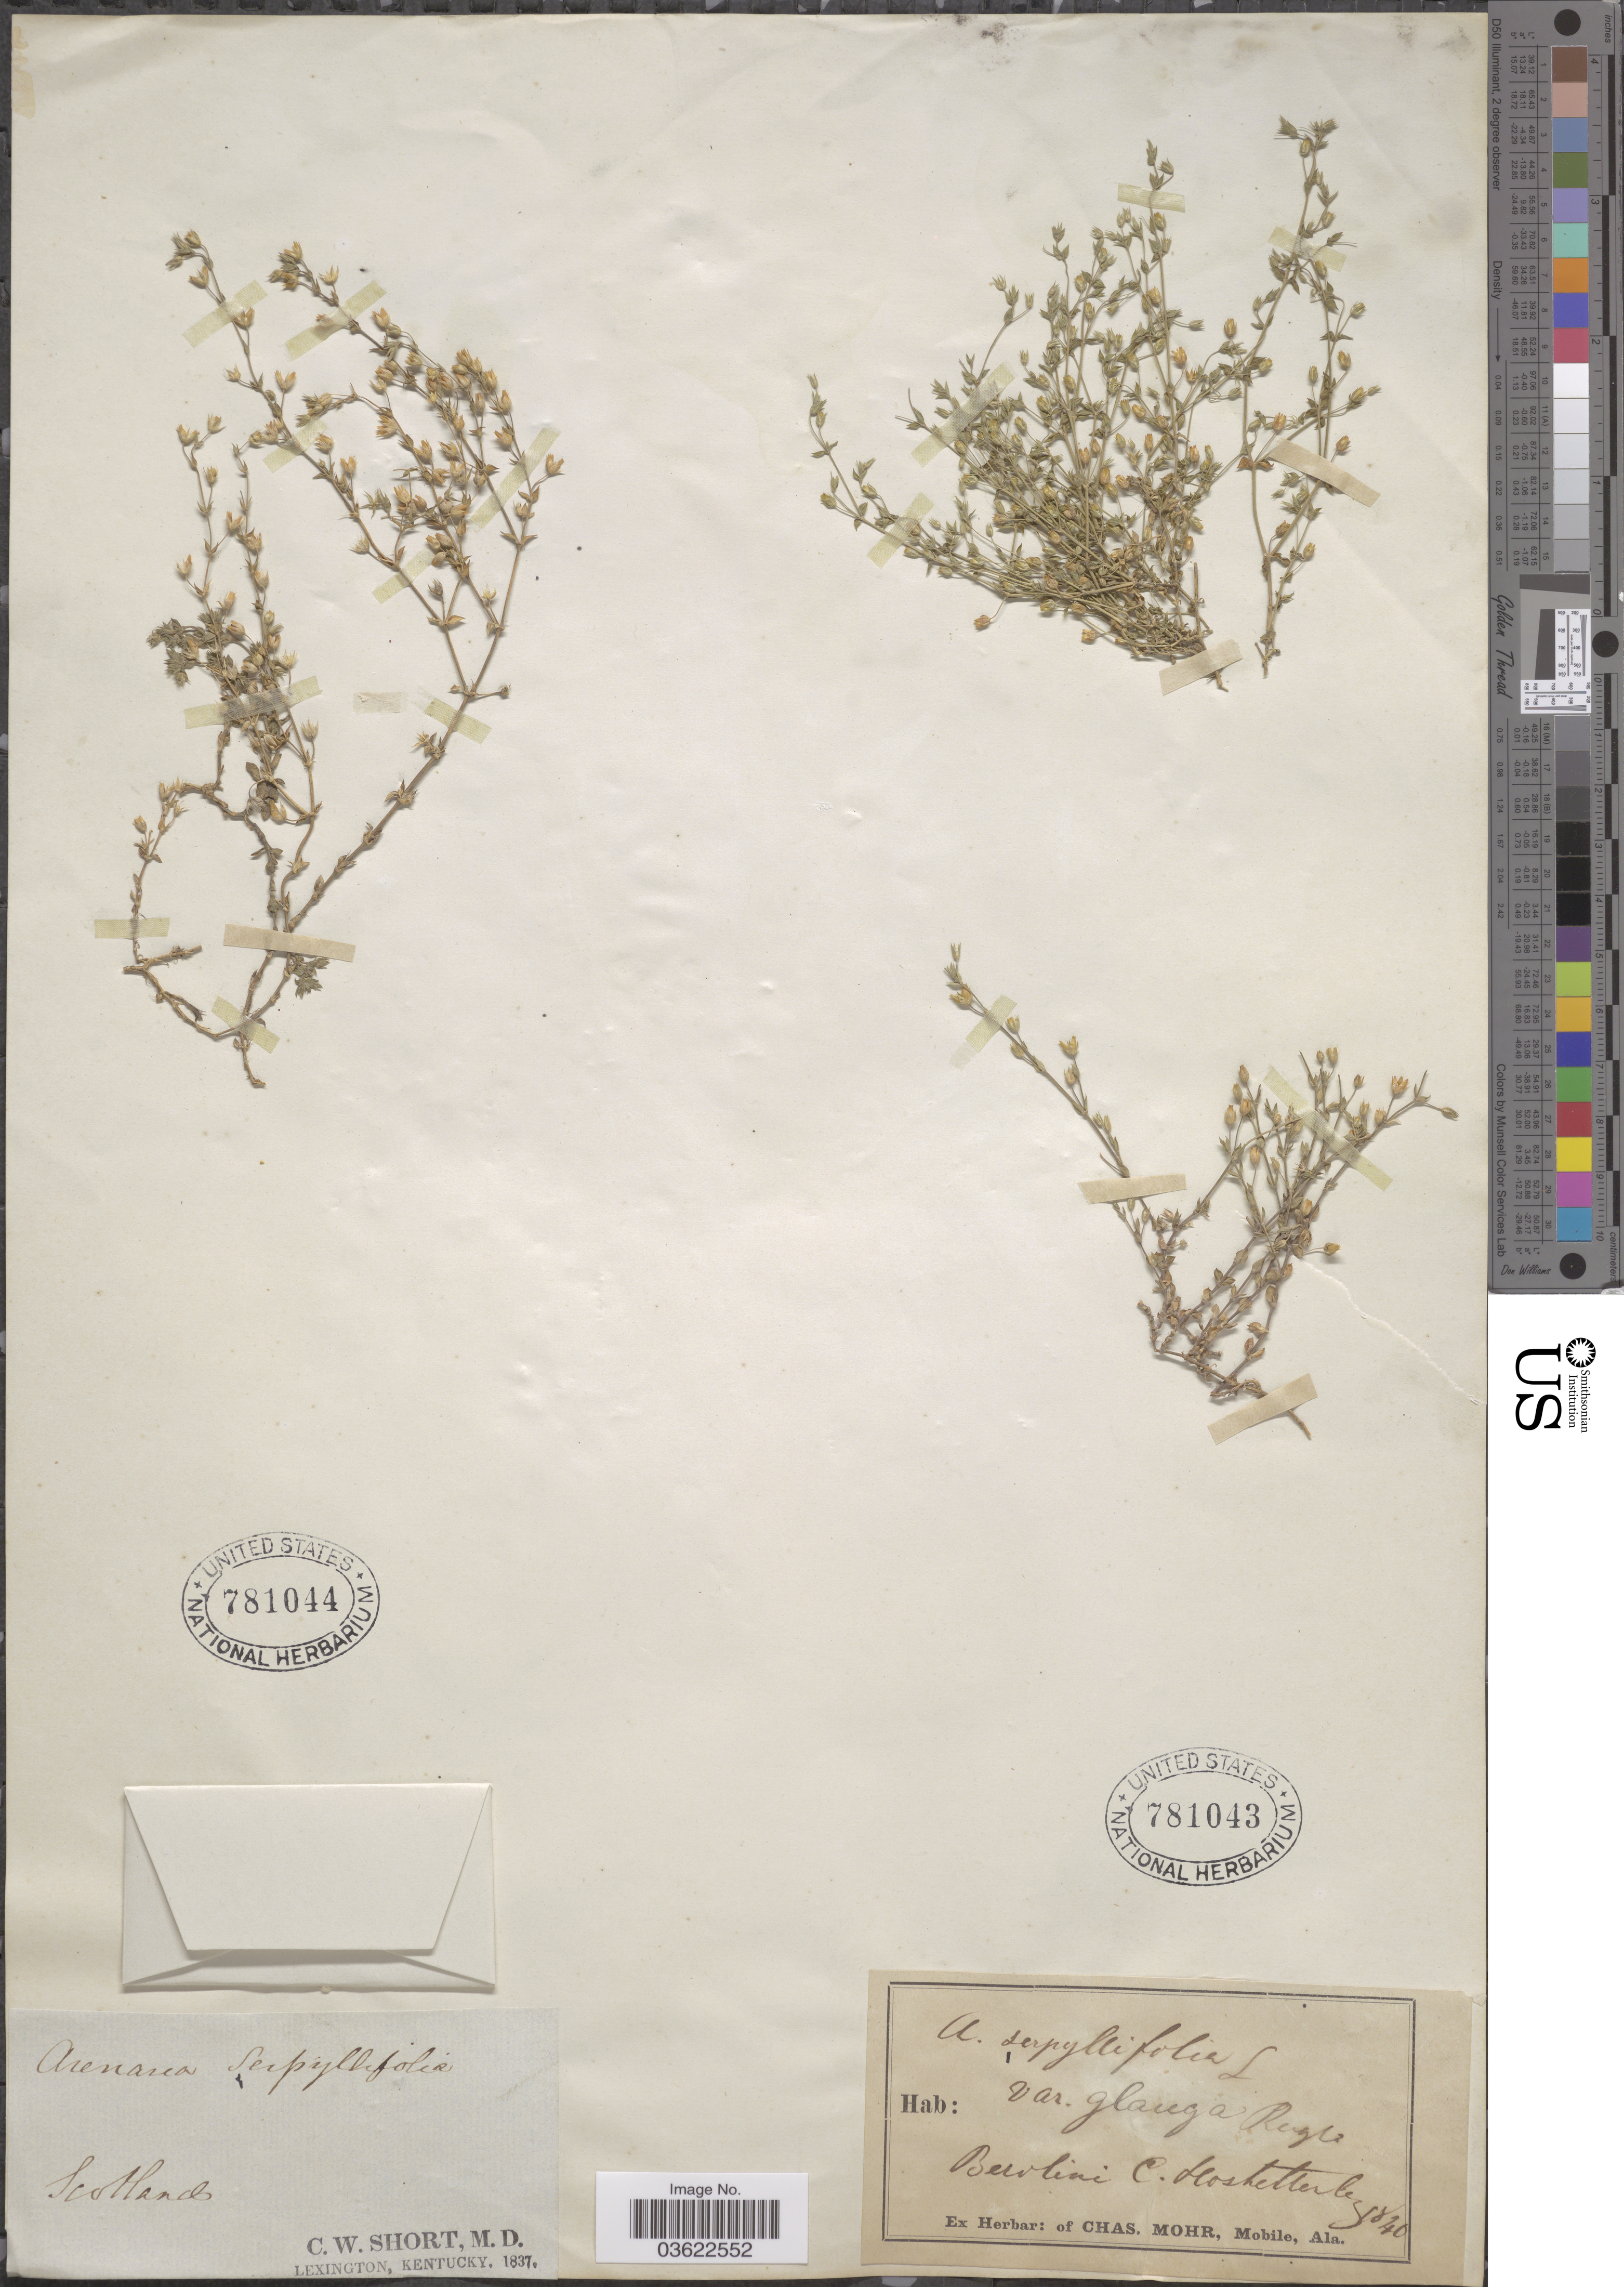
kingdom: Plantae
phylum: Tracheophyta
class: Magnoliopsida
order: Caryophyllales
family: Caryophyllaceae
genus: Arenaria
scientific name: Arenaria serpyllifolia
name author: L.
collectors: C. W. Short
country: United Kingdom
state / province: Scotland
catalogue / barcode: US 781044